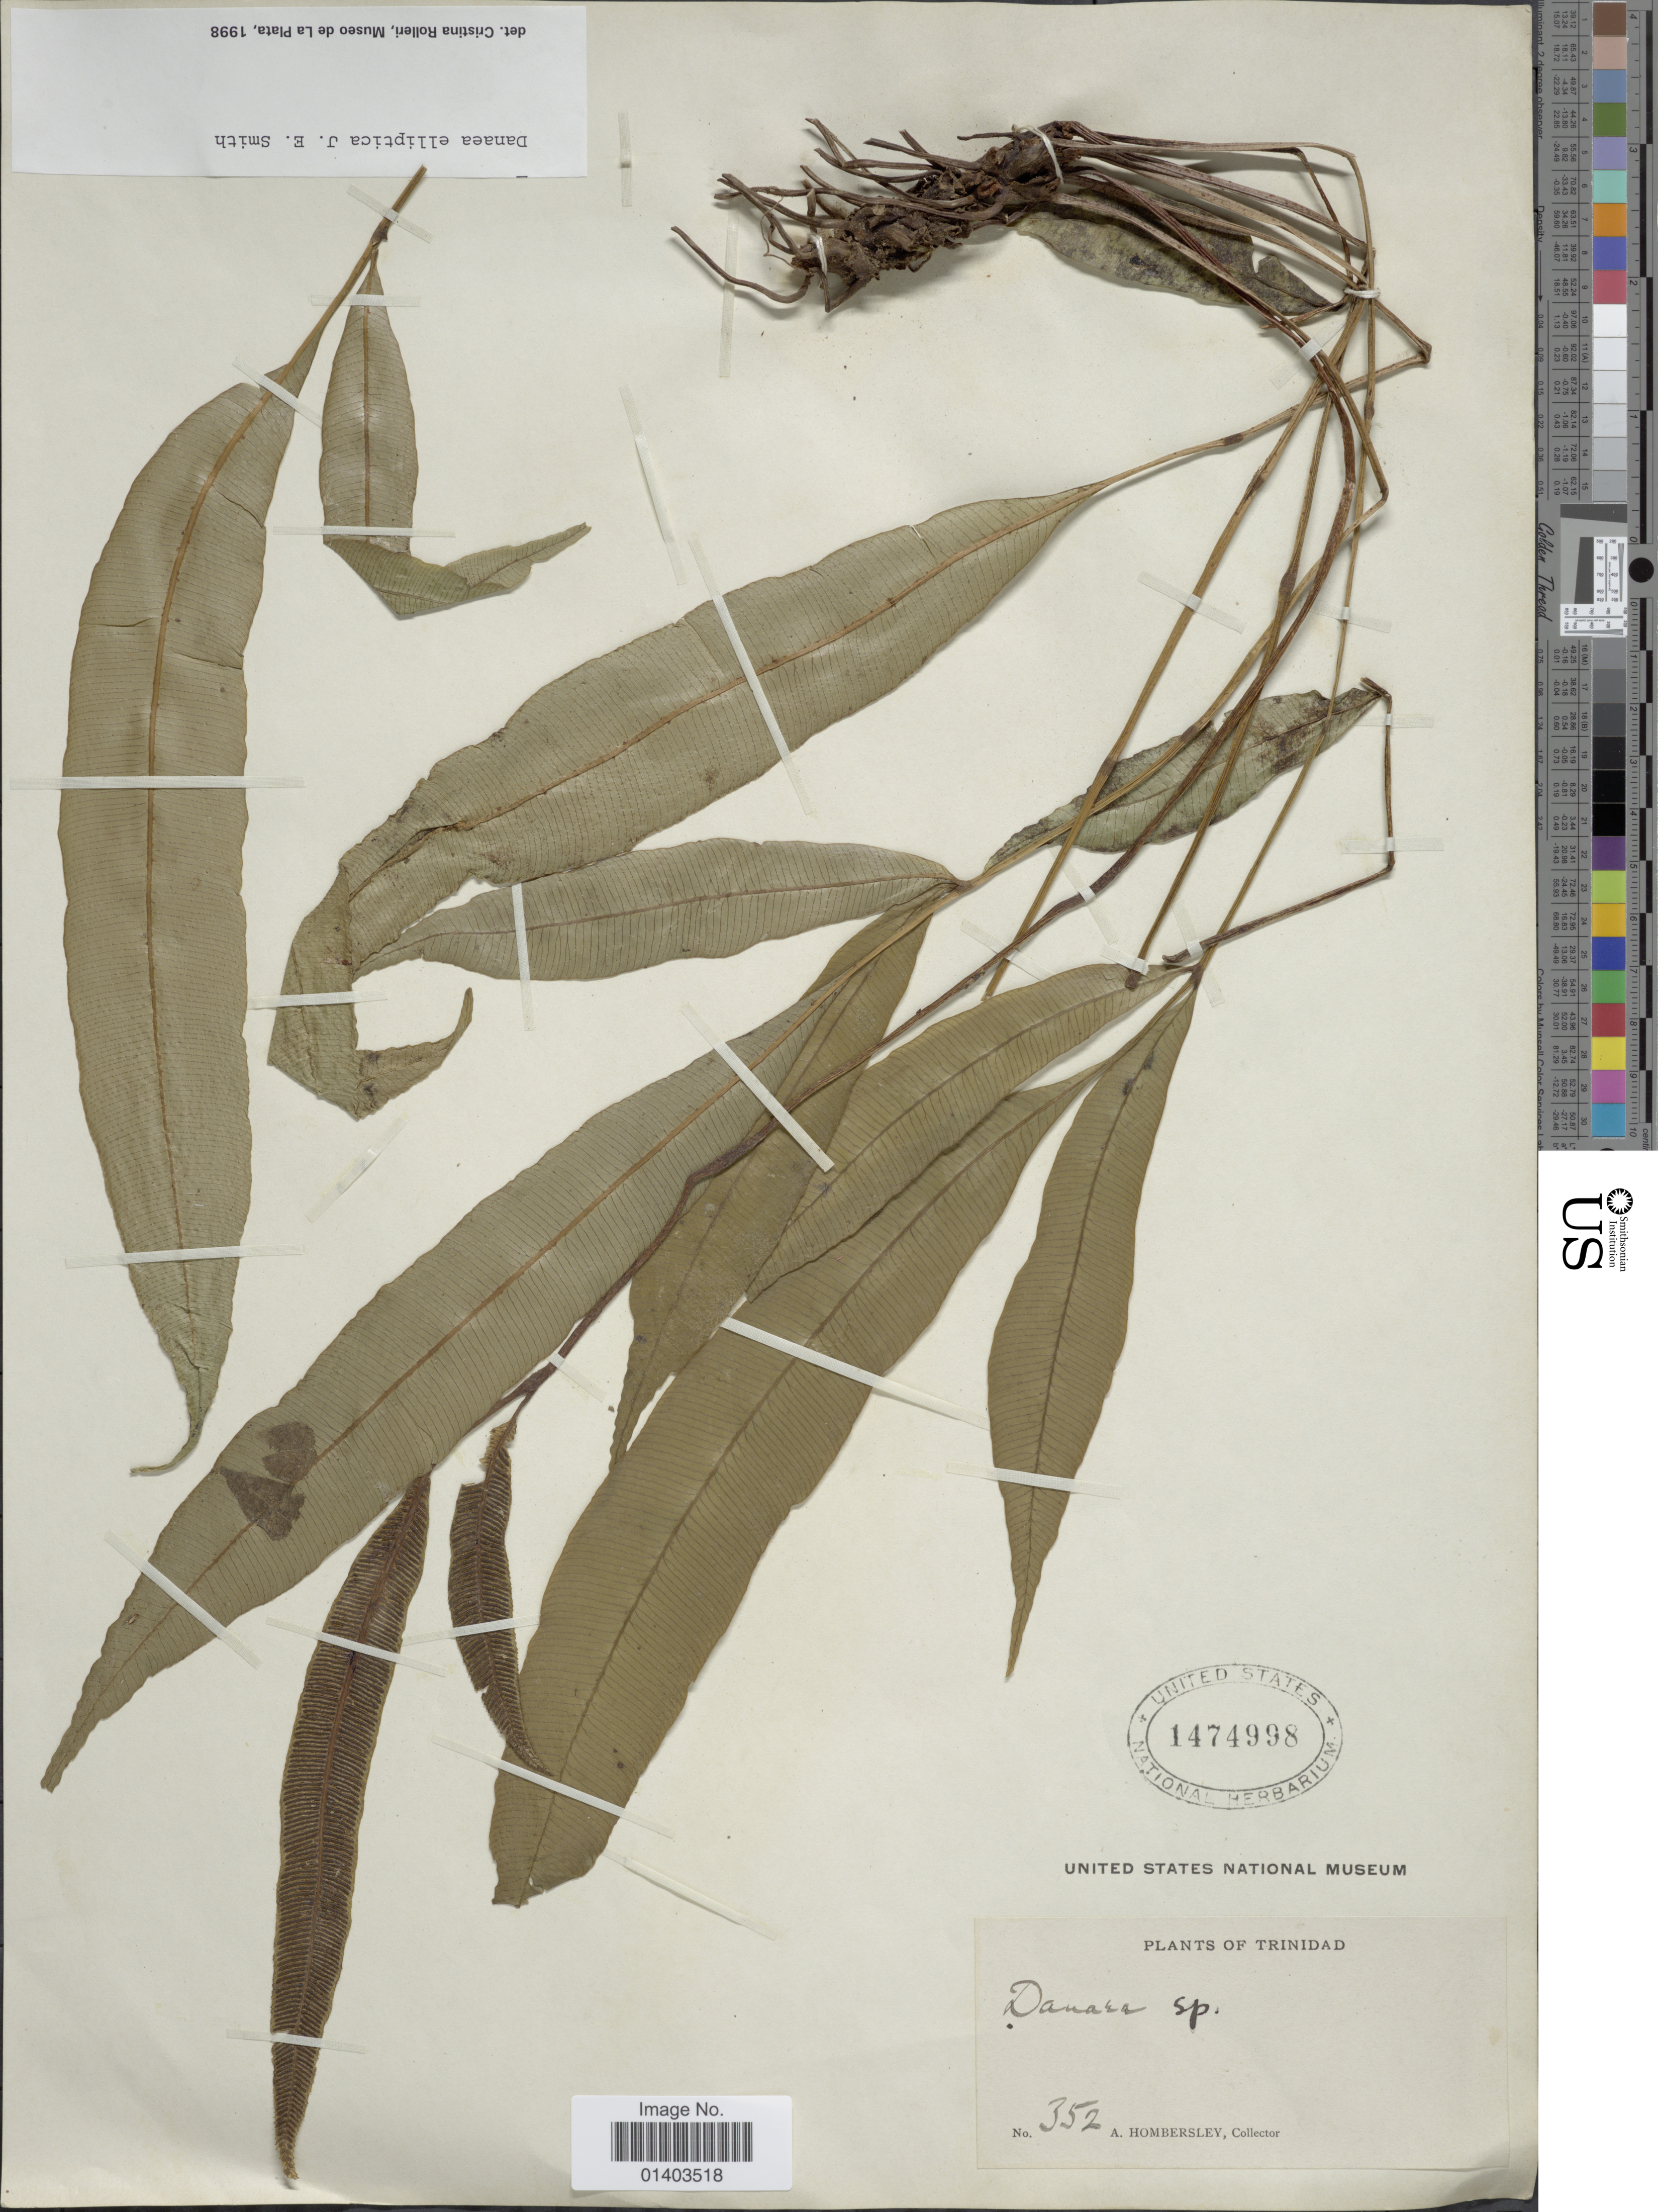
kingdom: Plantae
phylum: Tracheophyta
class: Polypodiopsida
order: Marattiales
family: Marattiaceae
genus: Danaea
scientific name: Danaea elliptica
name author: Sm.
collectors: A. Hombersley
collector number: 352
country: Trinidad and Tobago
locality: Trinidad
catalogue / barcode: US 1474998